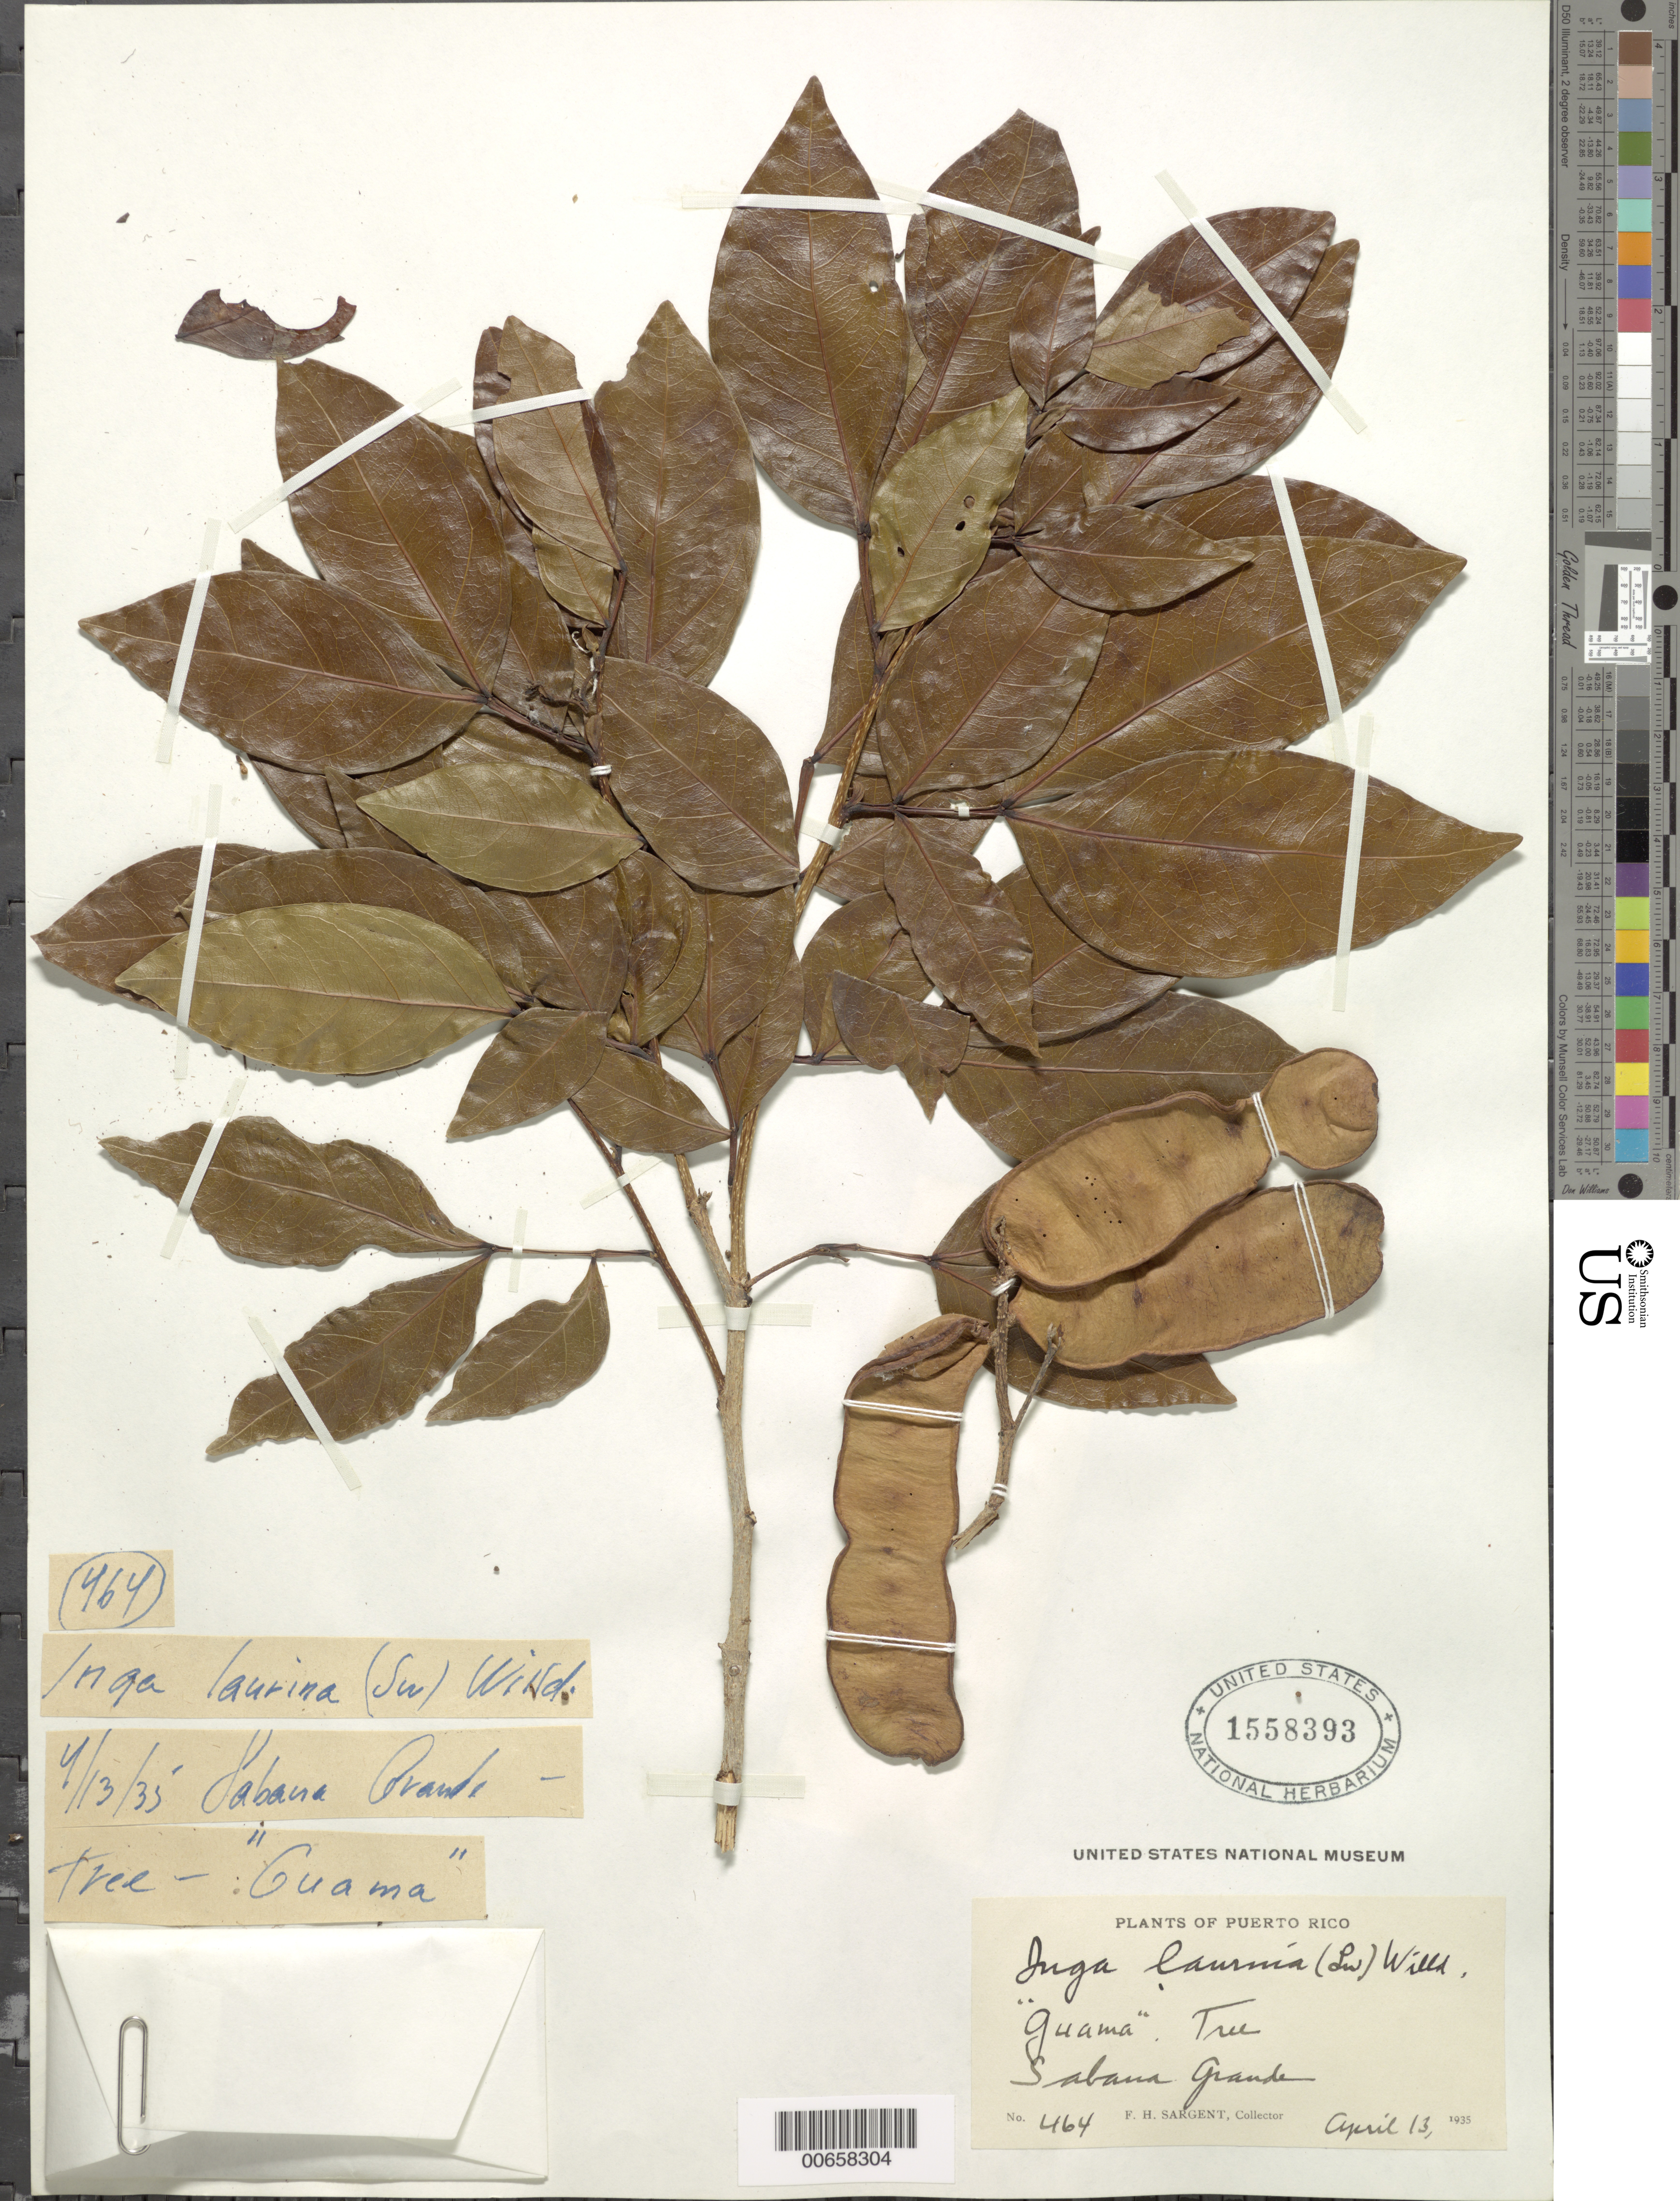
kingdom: Plantae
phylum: Tracheophyta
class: Magnoliopsida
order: Fabales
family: Fabaceae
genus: Inga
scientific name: Inga laurina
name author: (Sw.) Willd.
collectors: F. H. Sargent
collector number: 464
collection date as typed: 13 Apr 1935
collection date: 1935-04-13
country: Puerto Rico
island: Greater Antilles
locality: Sabana Grande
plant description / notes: Common name: "Guama"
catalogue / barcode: US 1558393